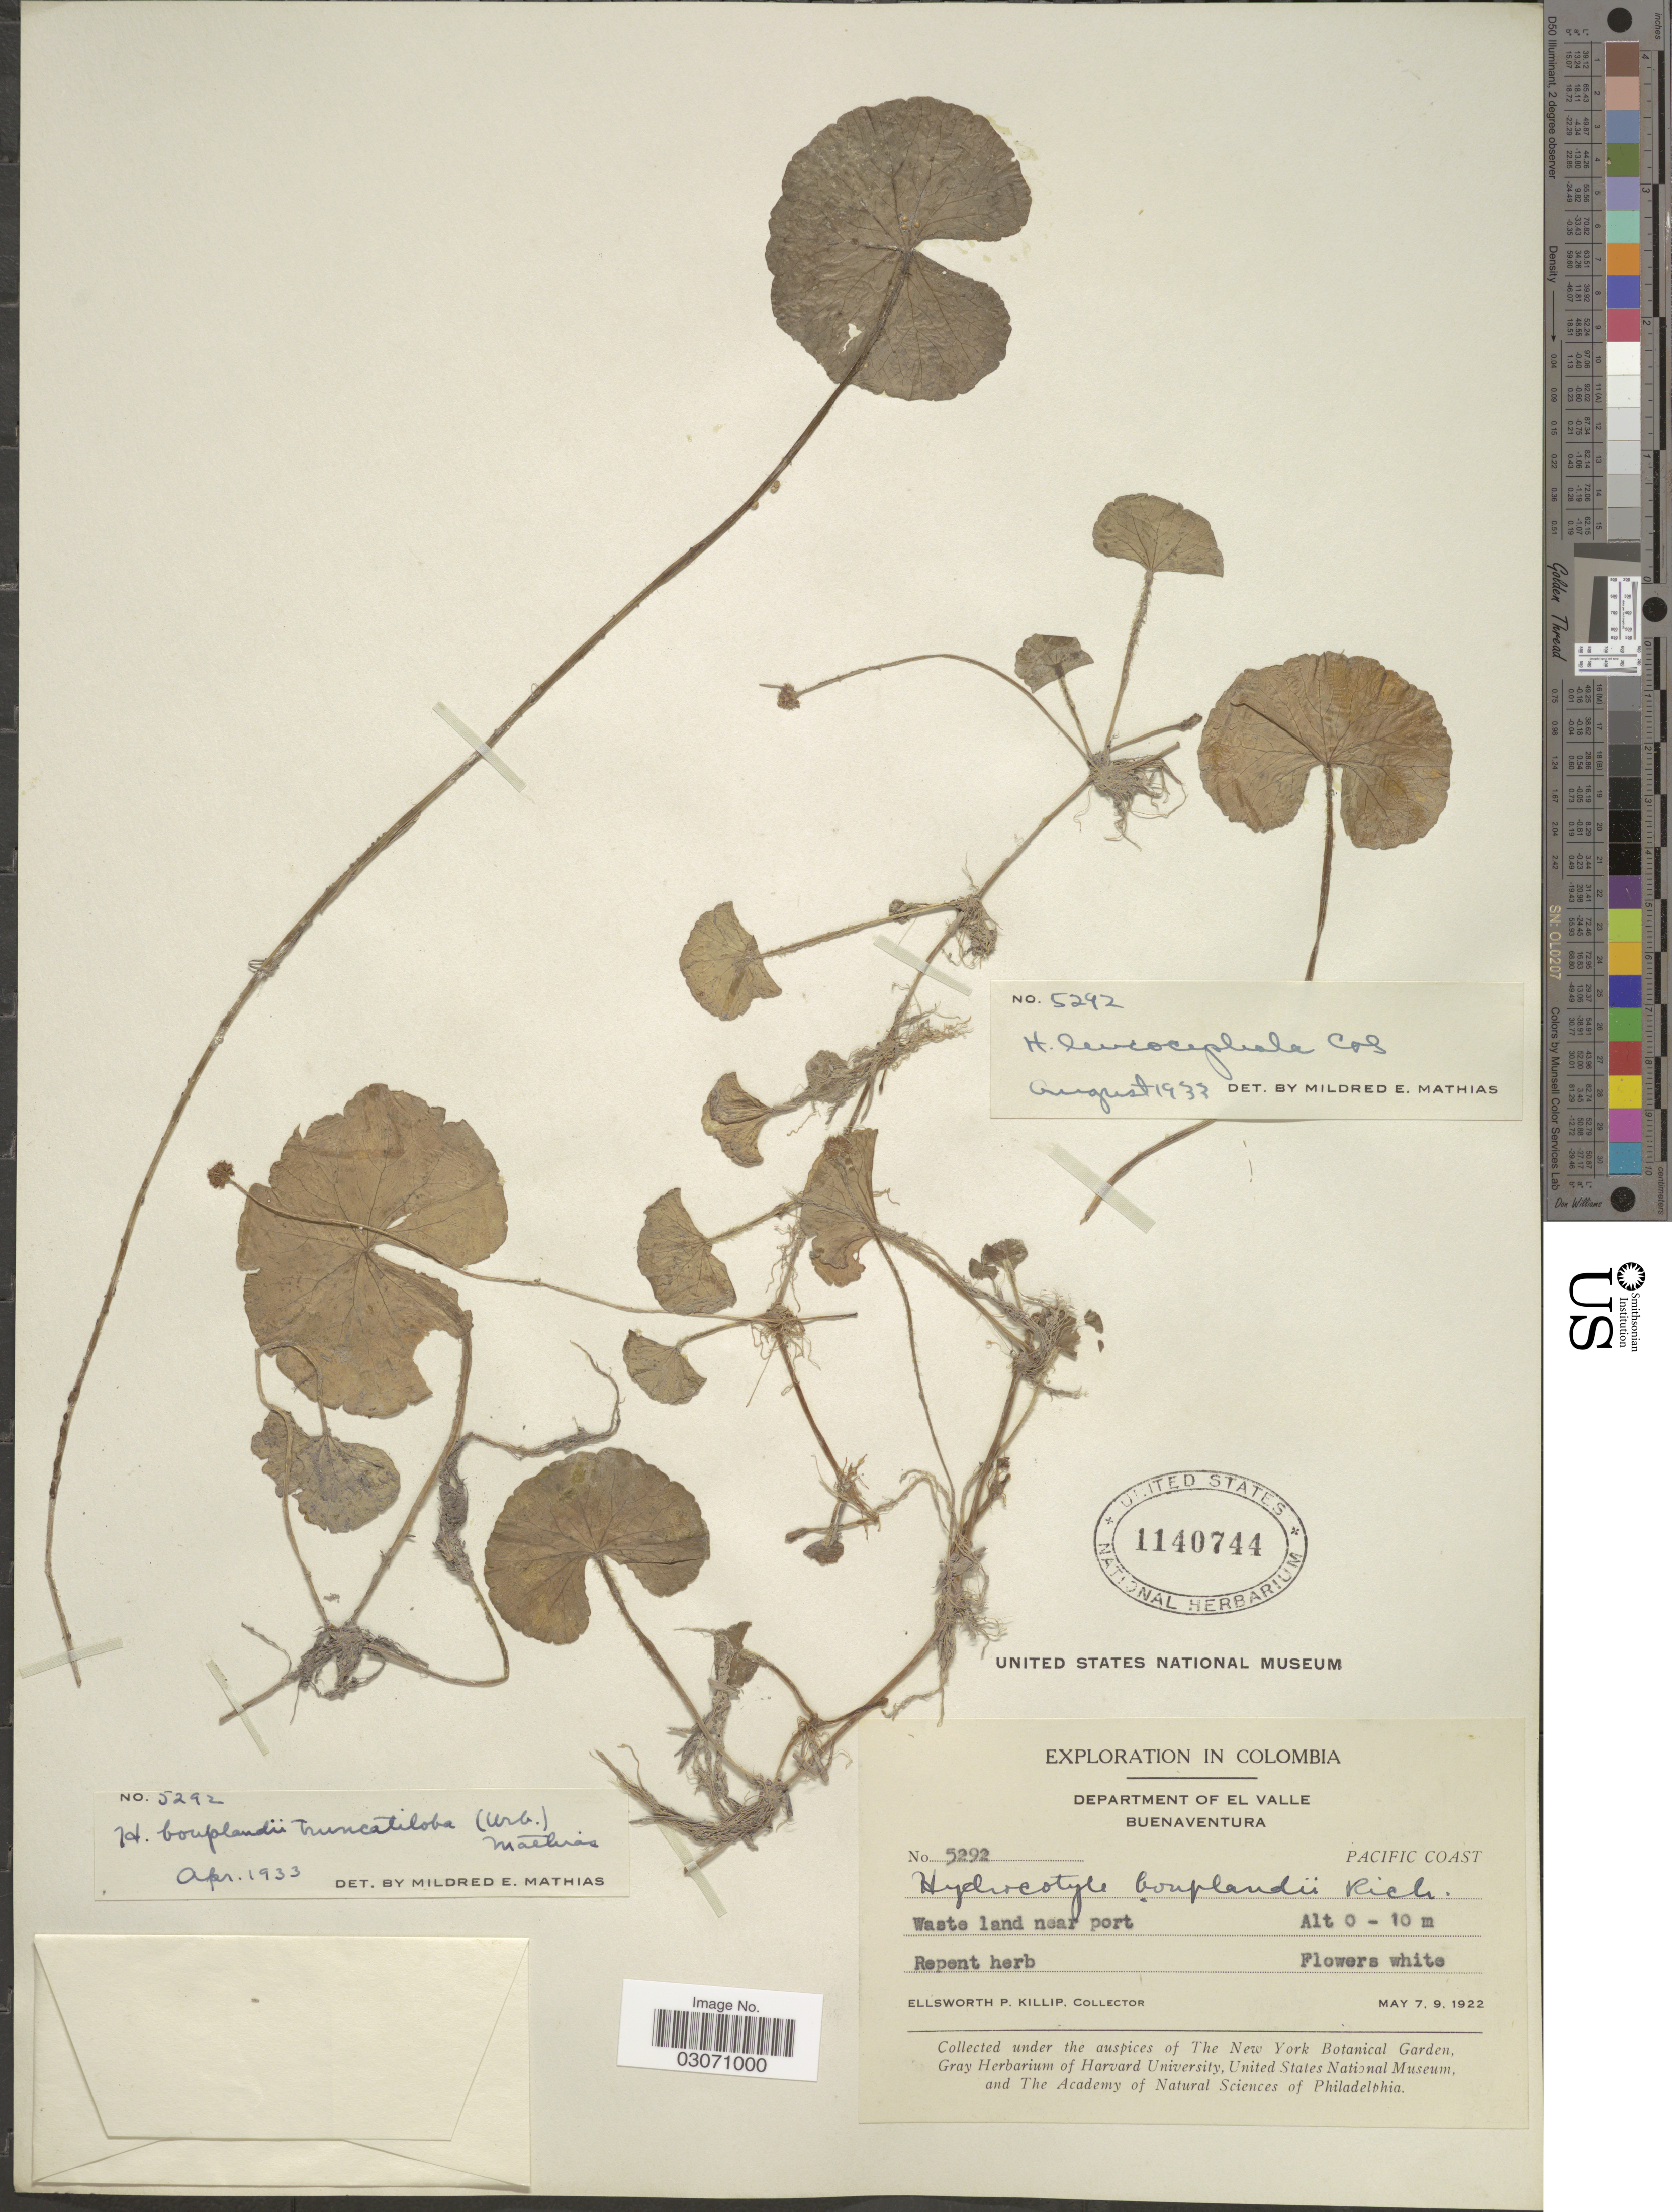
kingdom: Plantae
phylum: Tracheophyta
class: Magnoliopsida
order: Apiales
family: Araliaceae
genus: Hydrocotyle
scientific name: Hydrocotyle leucocephala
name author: Cham. & Schltdl.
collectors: E. P. Killip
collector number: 5292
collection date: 1922-05-07/1922-05-09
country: Colombia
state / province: Valle del Cauca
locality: Department of El Valle, Buenaventura, Pacific Coast.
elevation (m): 0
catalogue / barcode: US 1140744